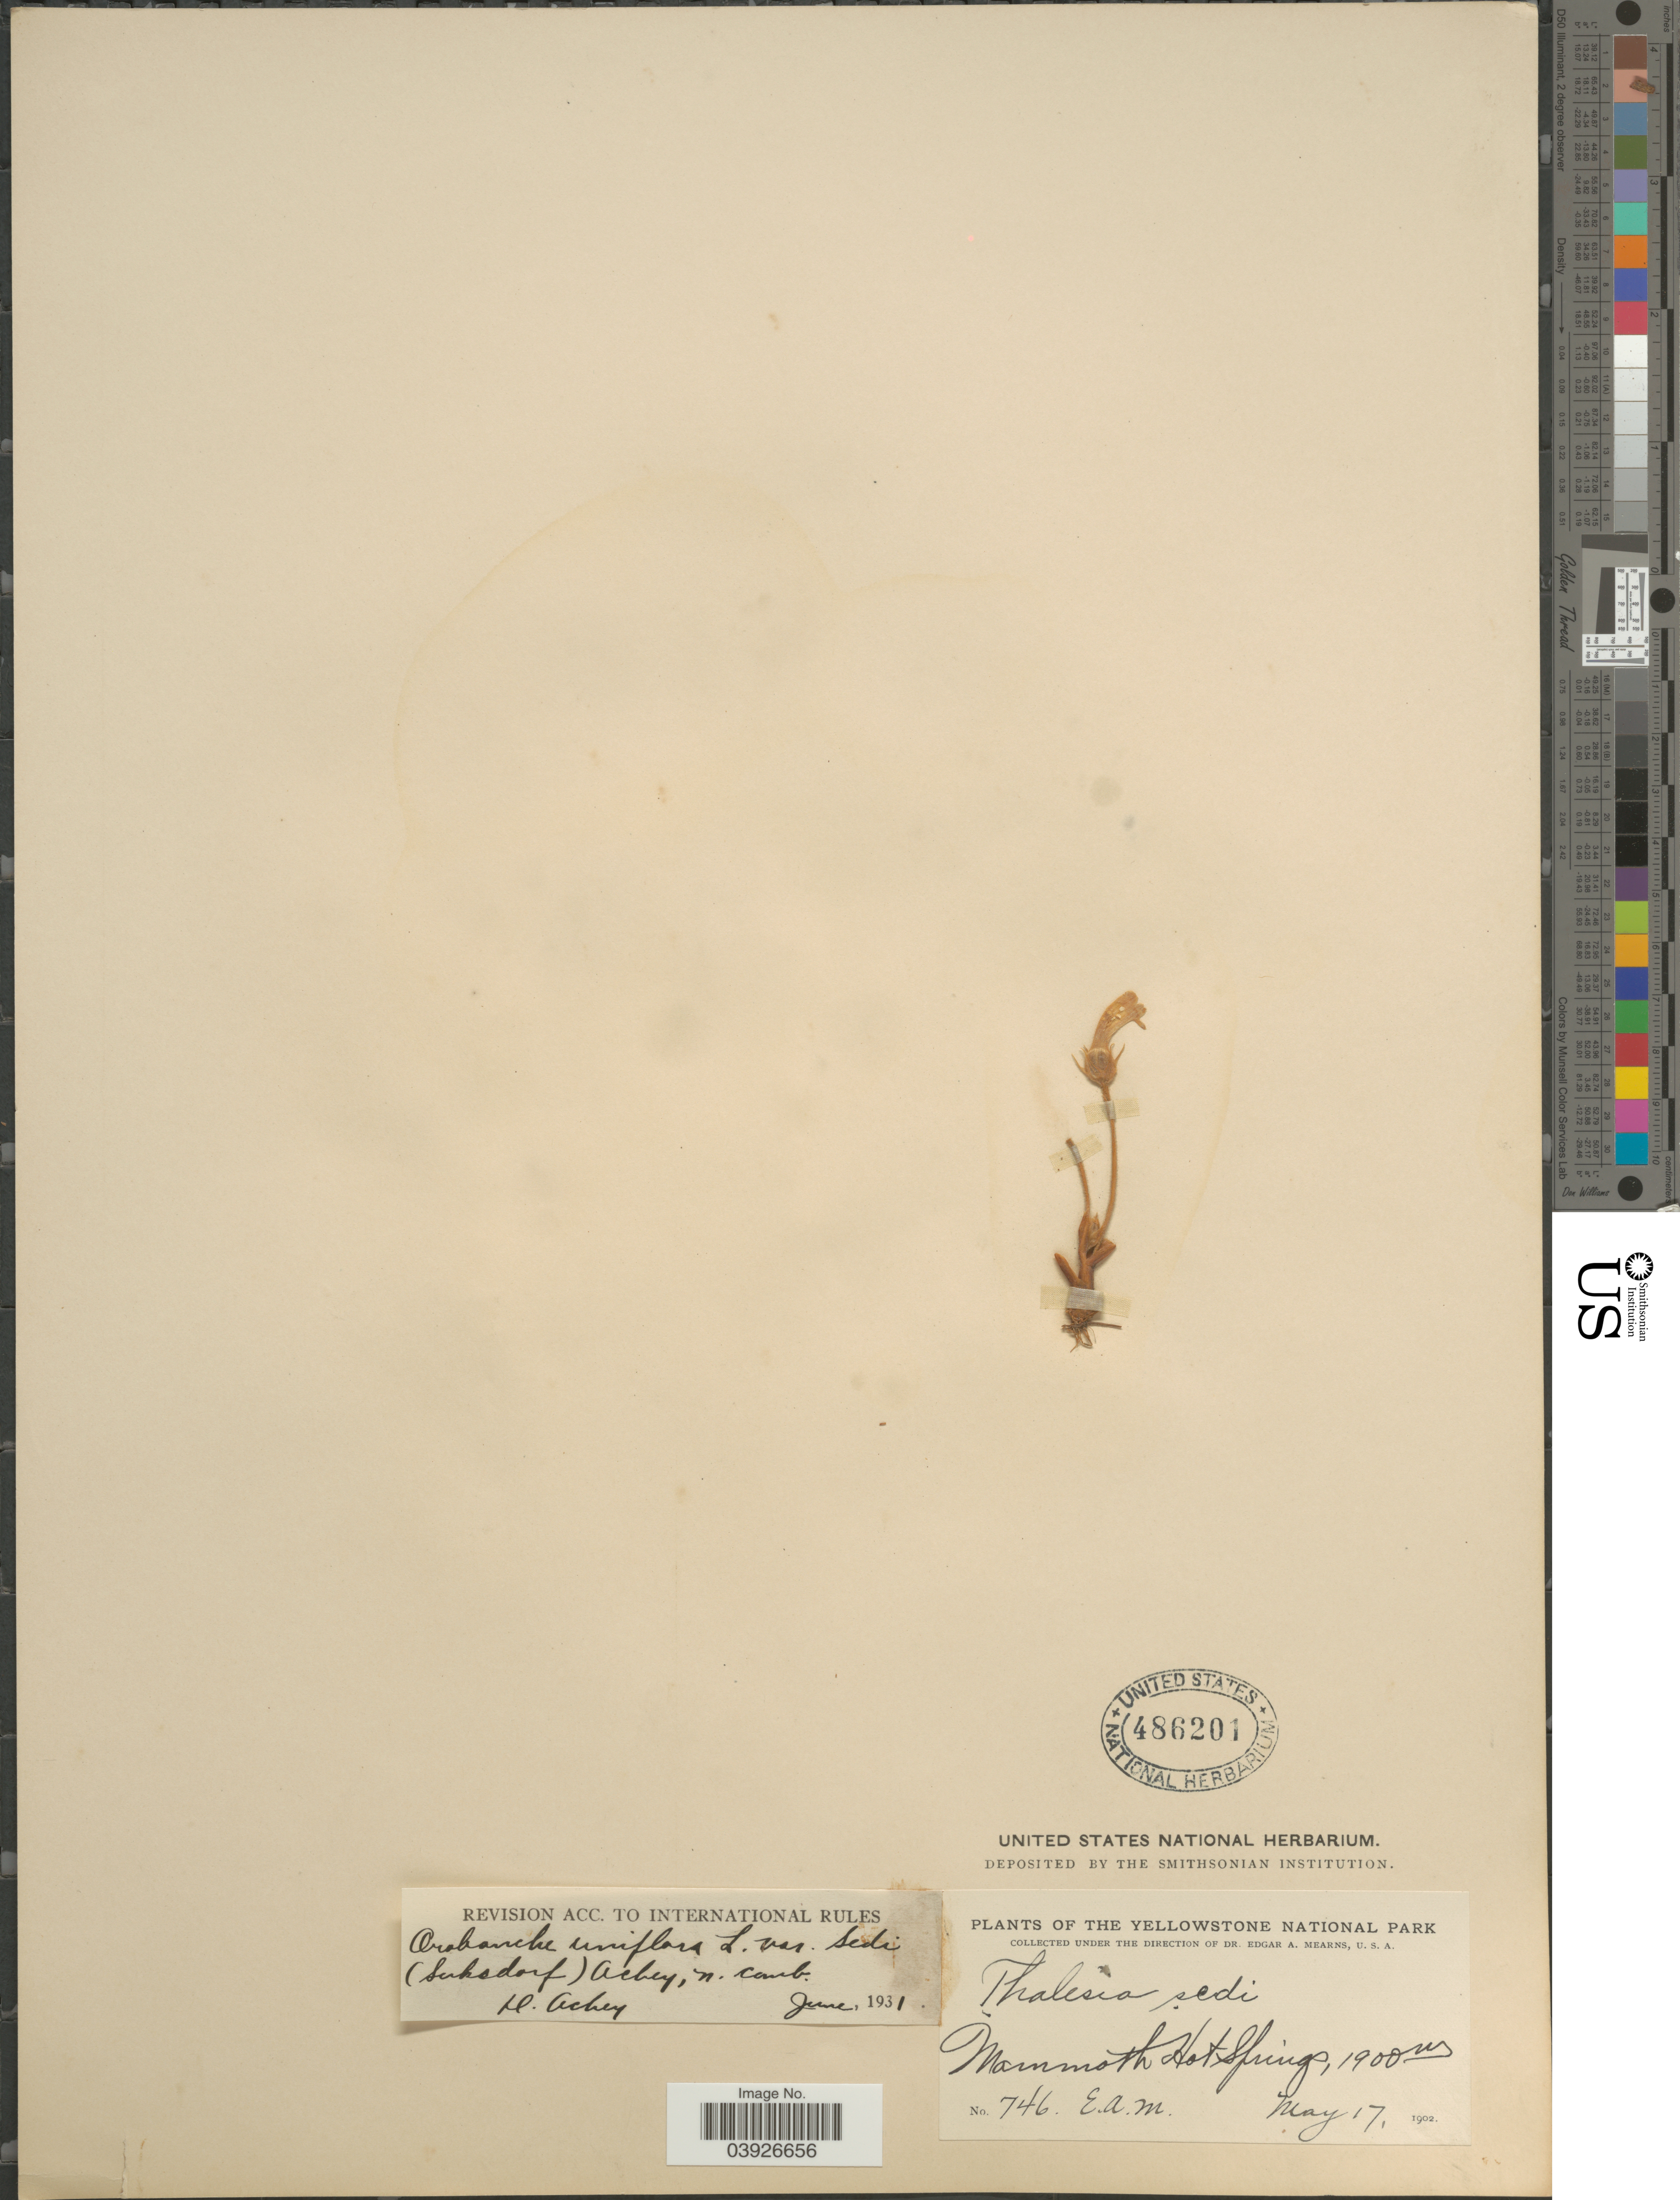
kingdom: Plantae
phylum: Tracheophyta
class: Magnoliopsida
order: Lamiales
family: Orobanchaceae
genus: Aphyllon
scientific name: Aphyllon sedi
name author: Suksd.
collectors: E. A. Mearns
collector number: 746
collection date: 1902-05-17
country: United States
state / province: Wyoming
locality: The Yellowstone National Park. Mammoth Hot Springs.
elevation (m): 1900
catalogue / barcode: US 486201